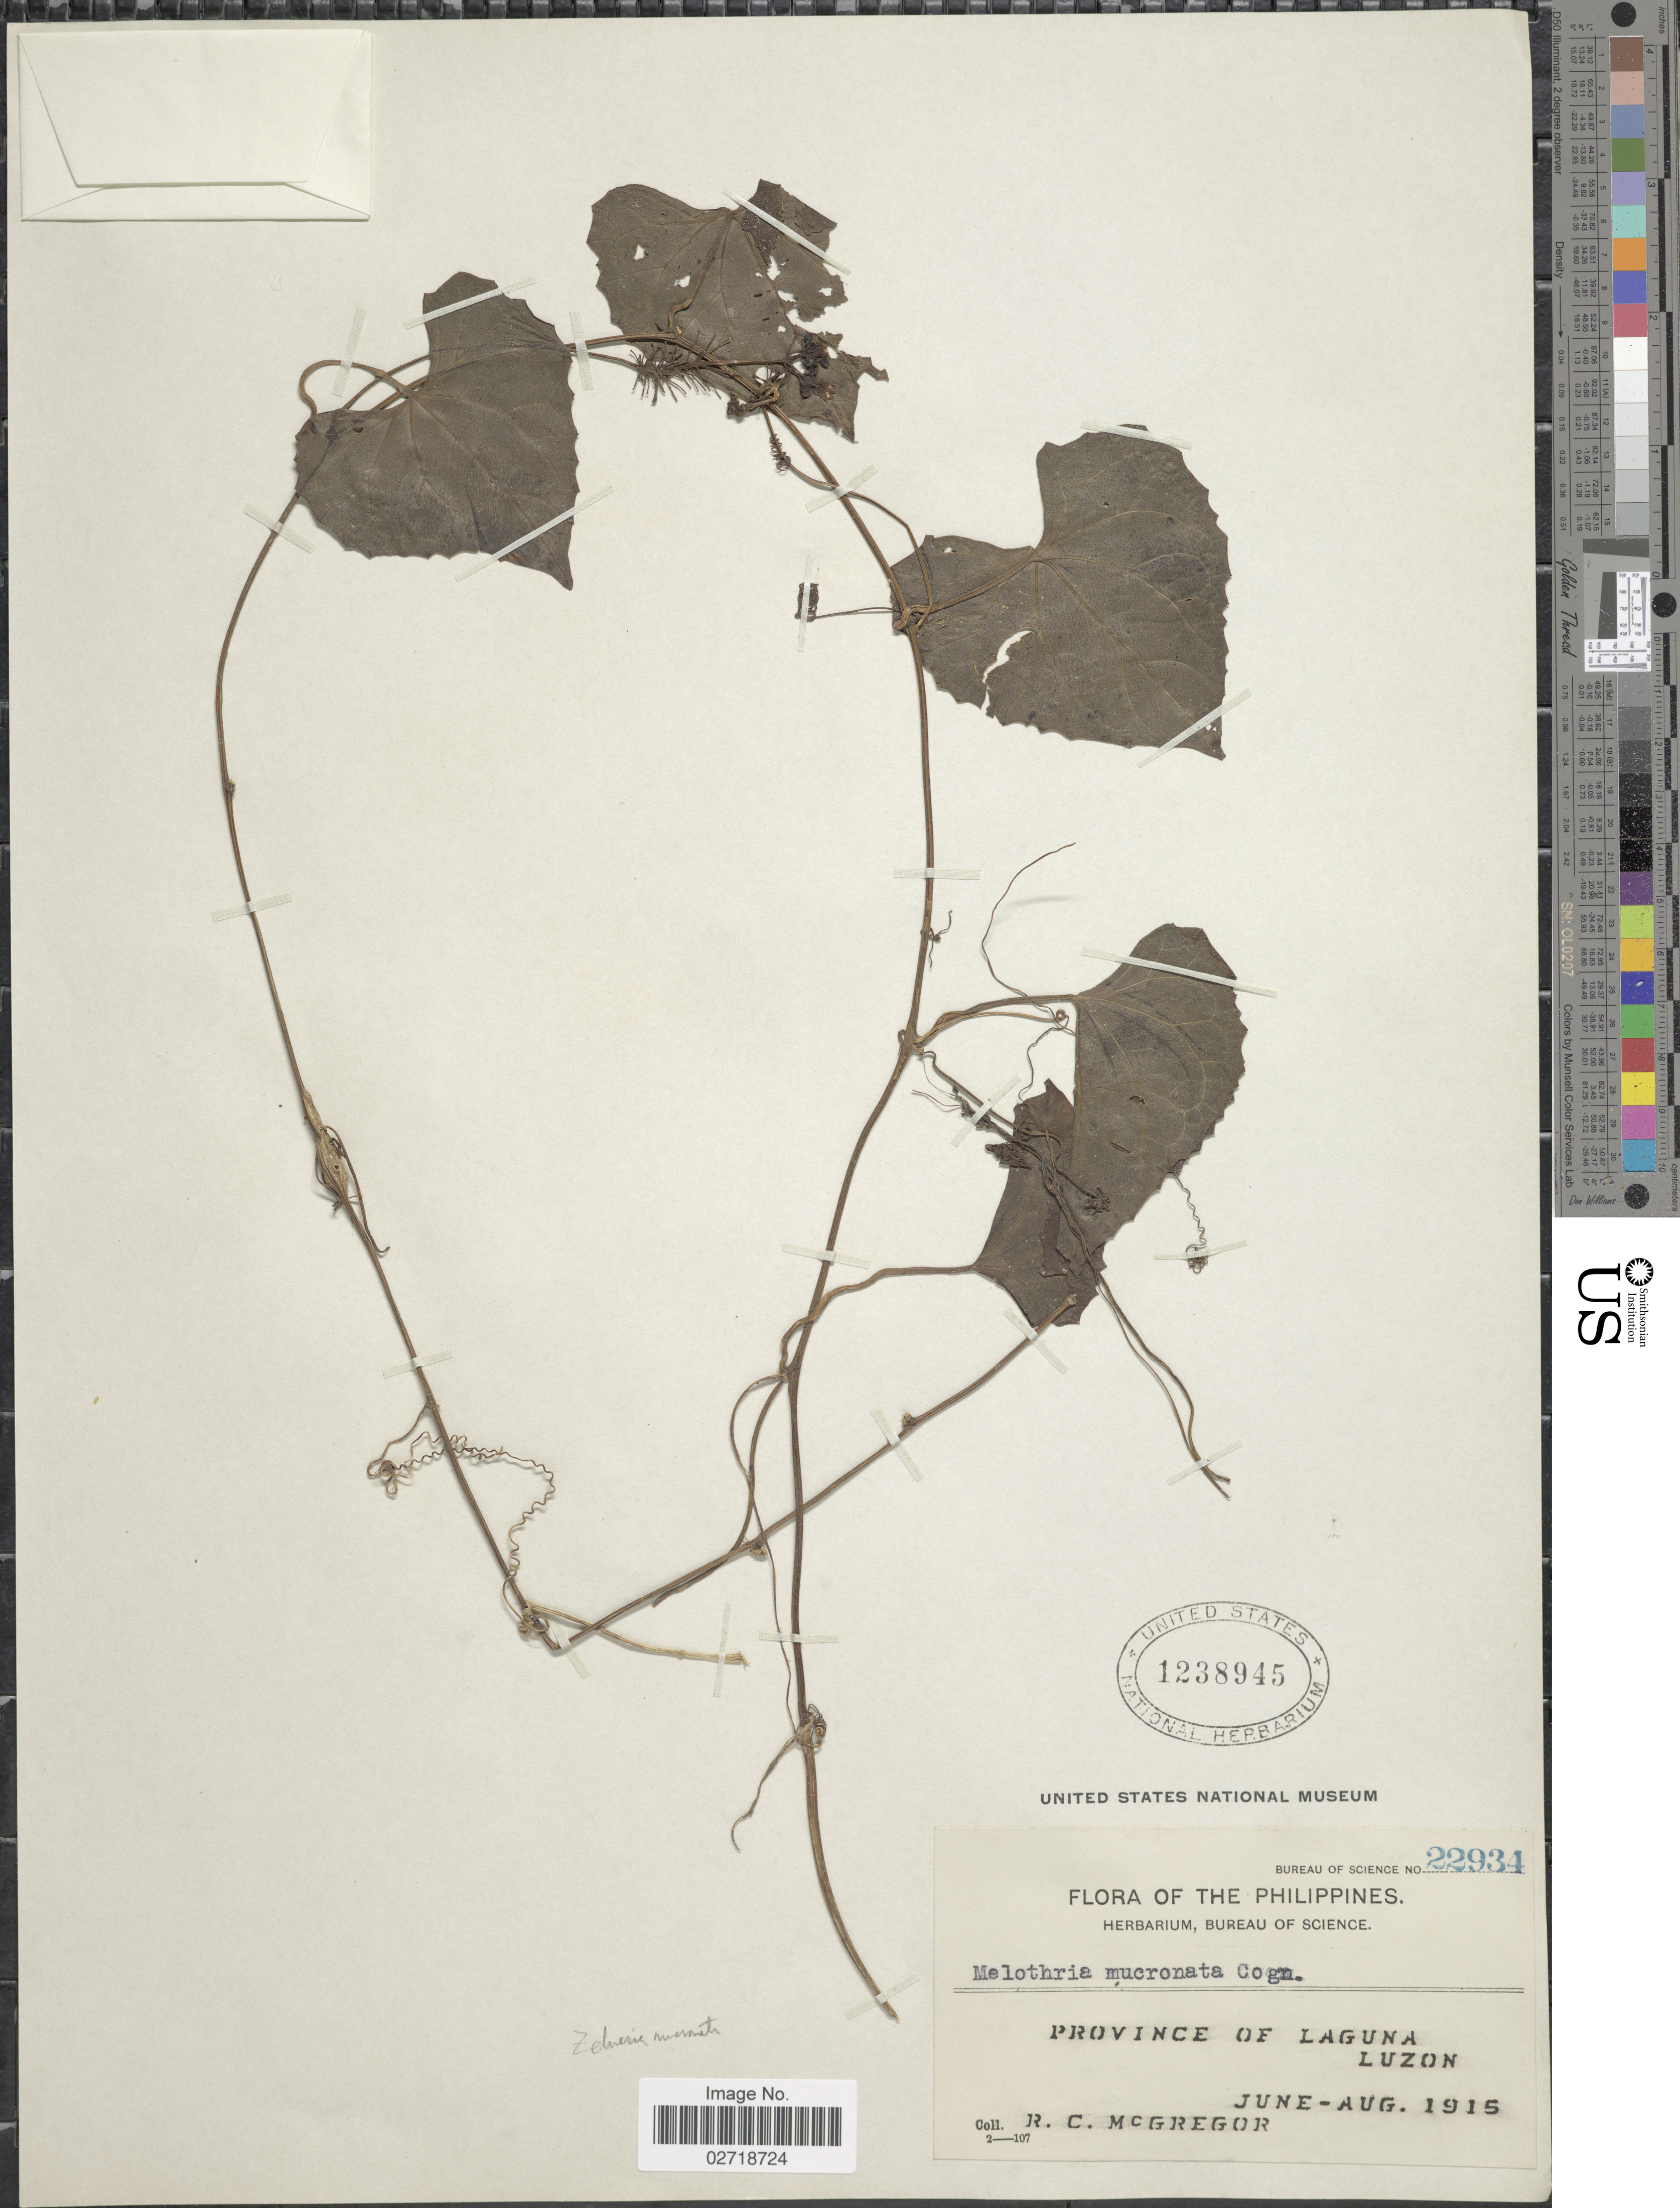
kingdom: Plantae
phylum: Tracheophyta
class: Magnoliopsida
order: Cucurbitales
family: Cucurbitaceae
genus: Zehneria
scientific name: Zehneria mucronata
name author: (Blume) Miq.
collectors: R. C. McGregor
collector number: Bureau of Science 22934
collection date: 1915-06/1915-08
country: Philippines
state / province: Calabarzon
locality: Province of Laguna, Luzon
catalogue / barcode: US 1238945